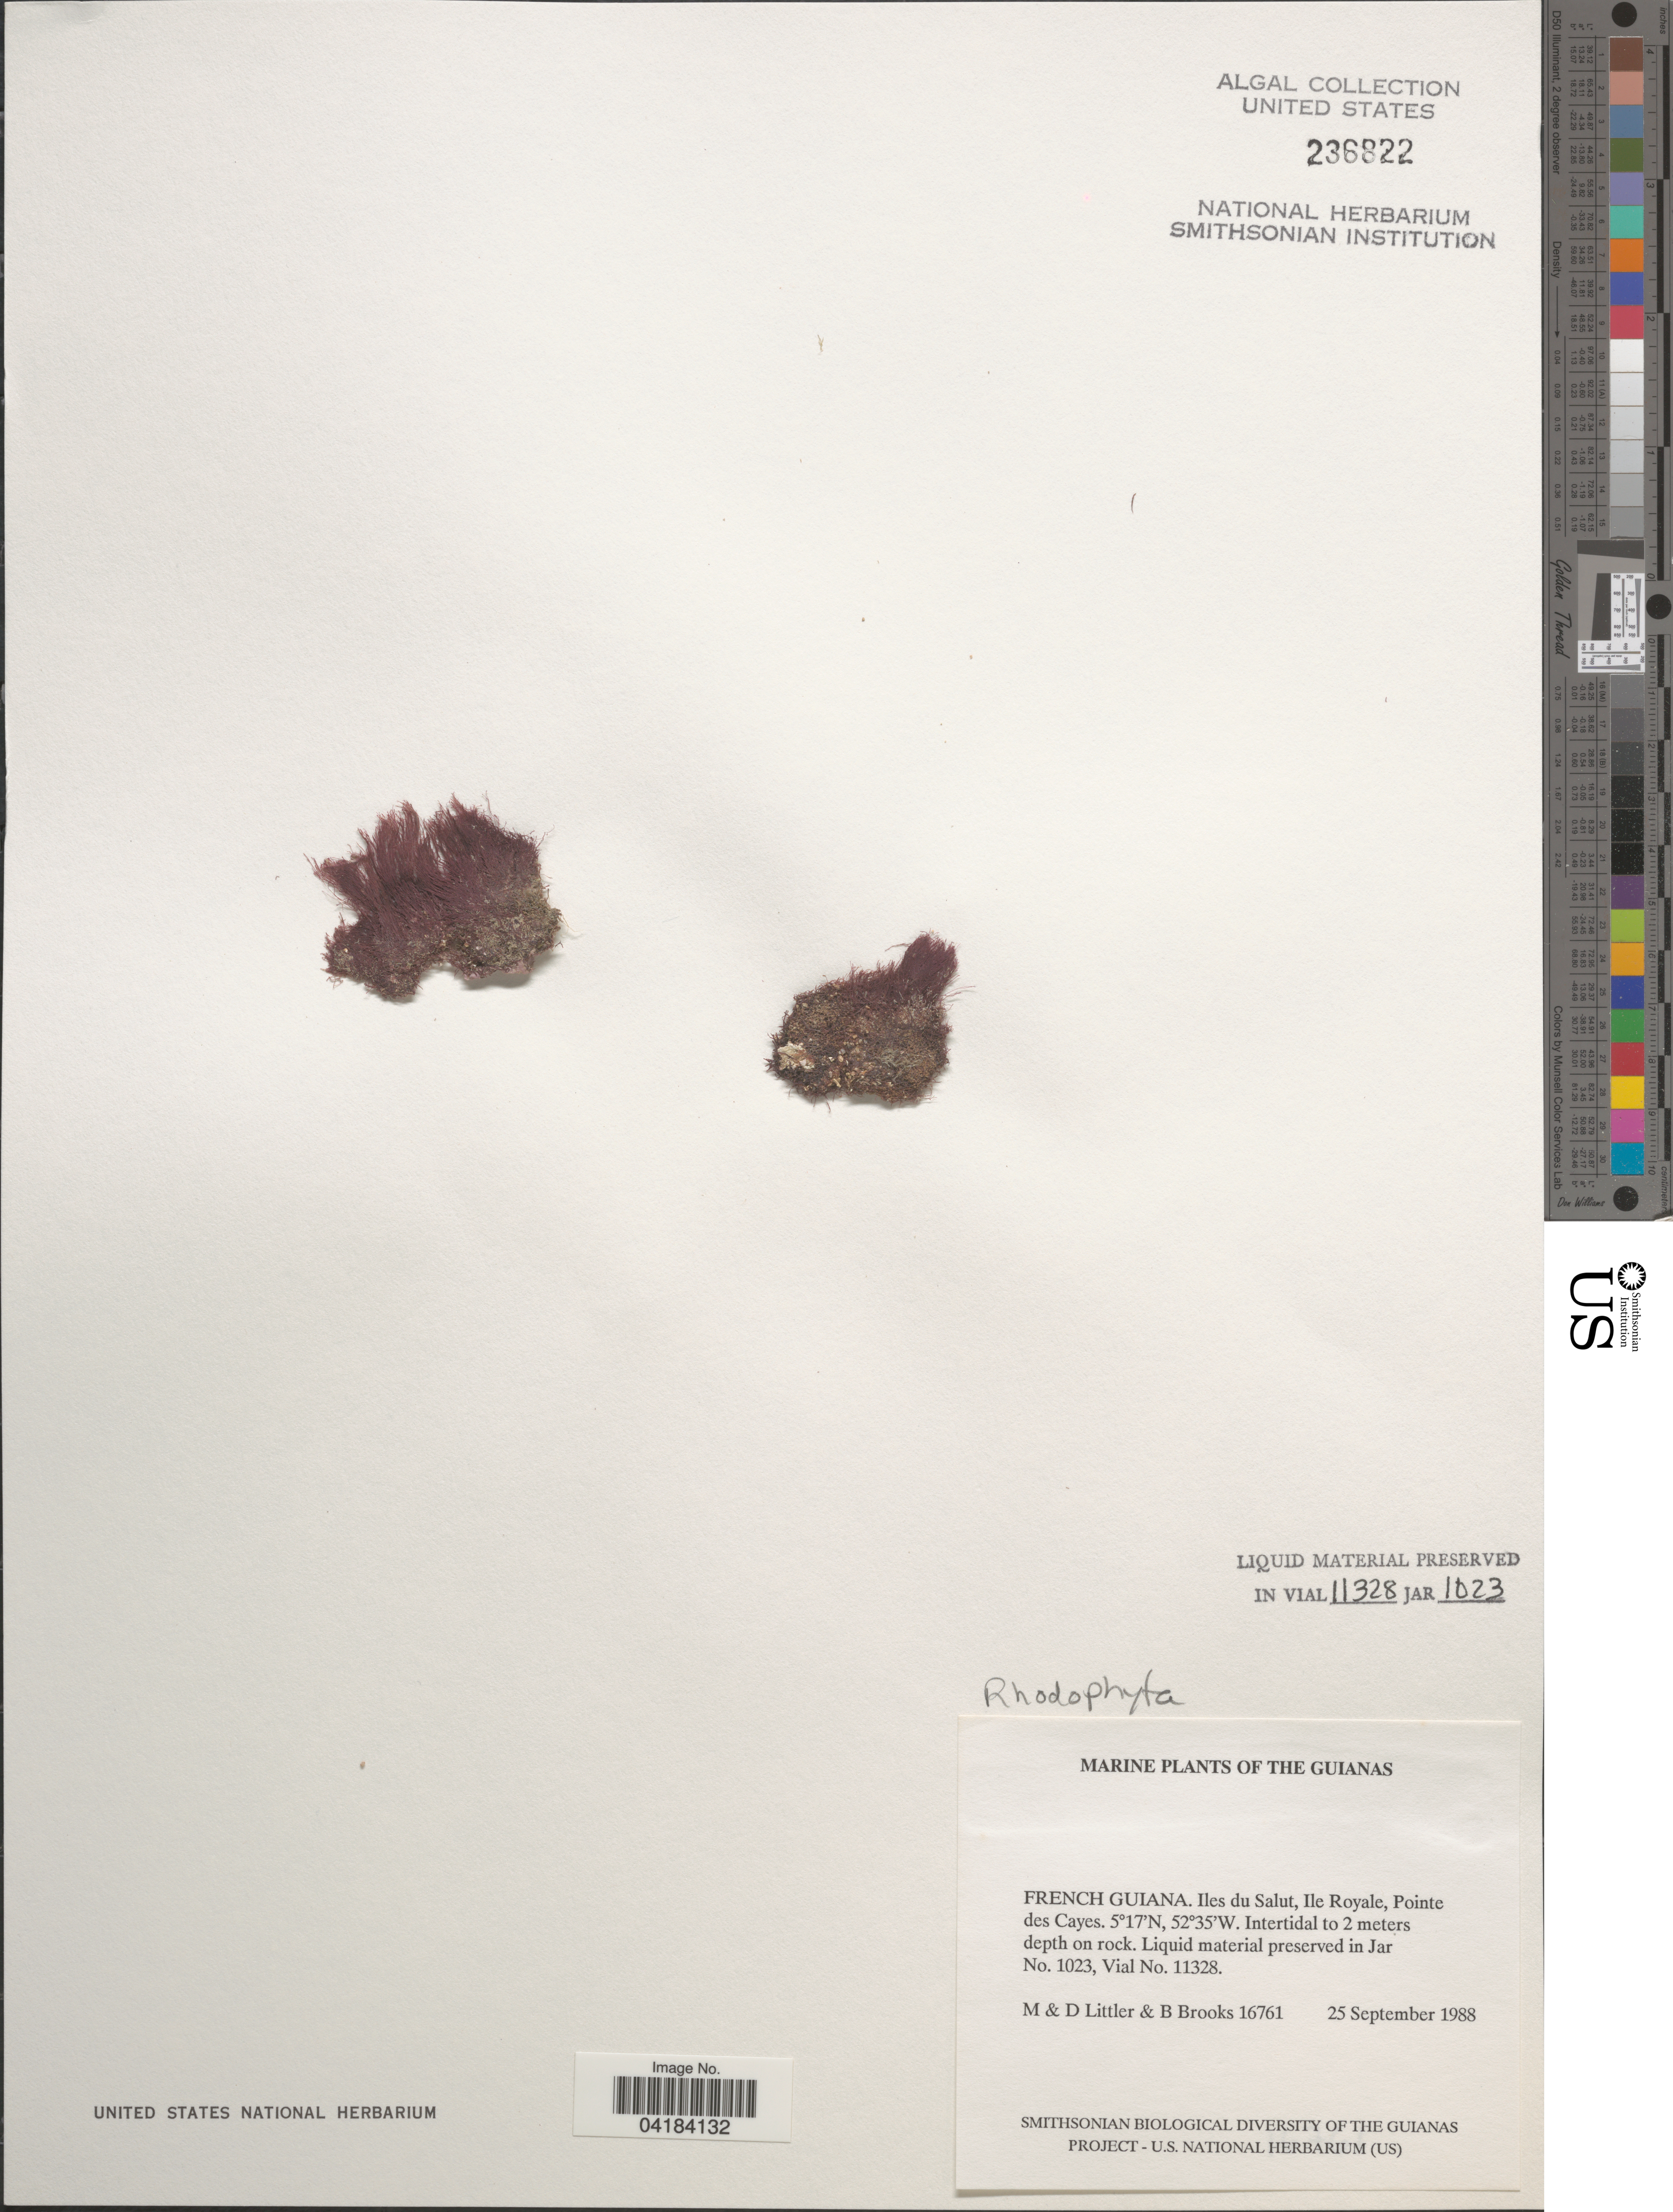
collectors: M. Littler, D. S. Littler & B. Brooks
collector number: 16761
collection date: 1988-09-25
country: French Guiana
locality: The Guianas. Iles du Salut, Ile Royale, Pointe des Cayes.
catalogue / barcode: US 236822